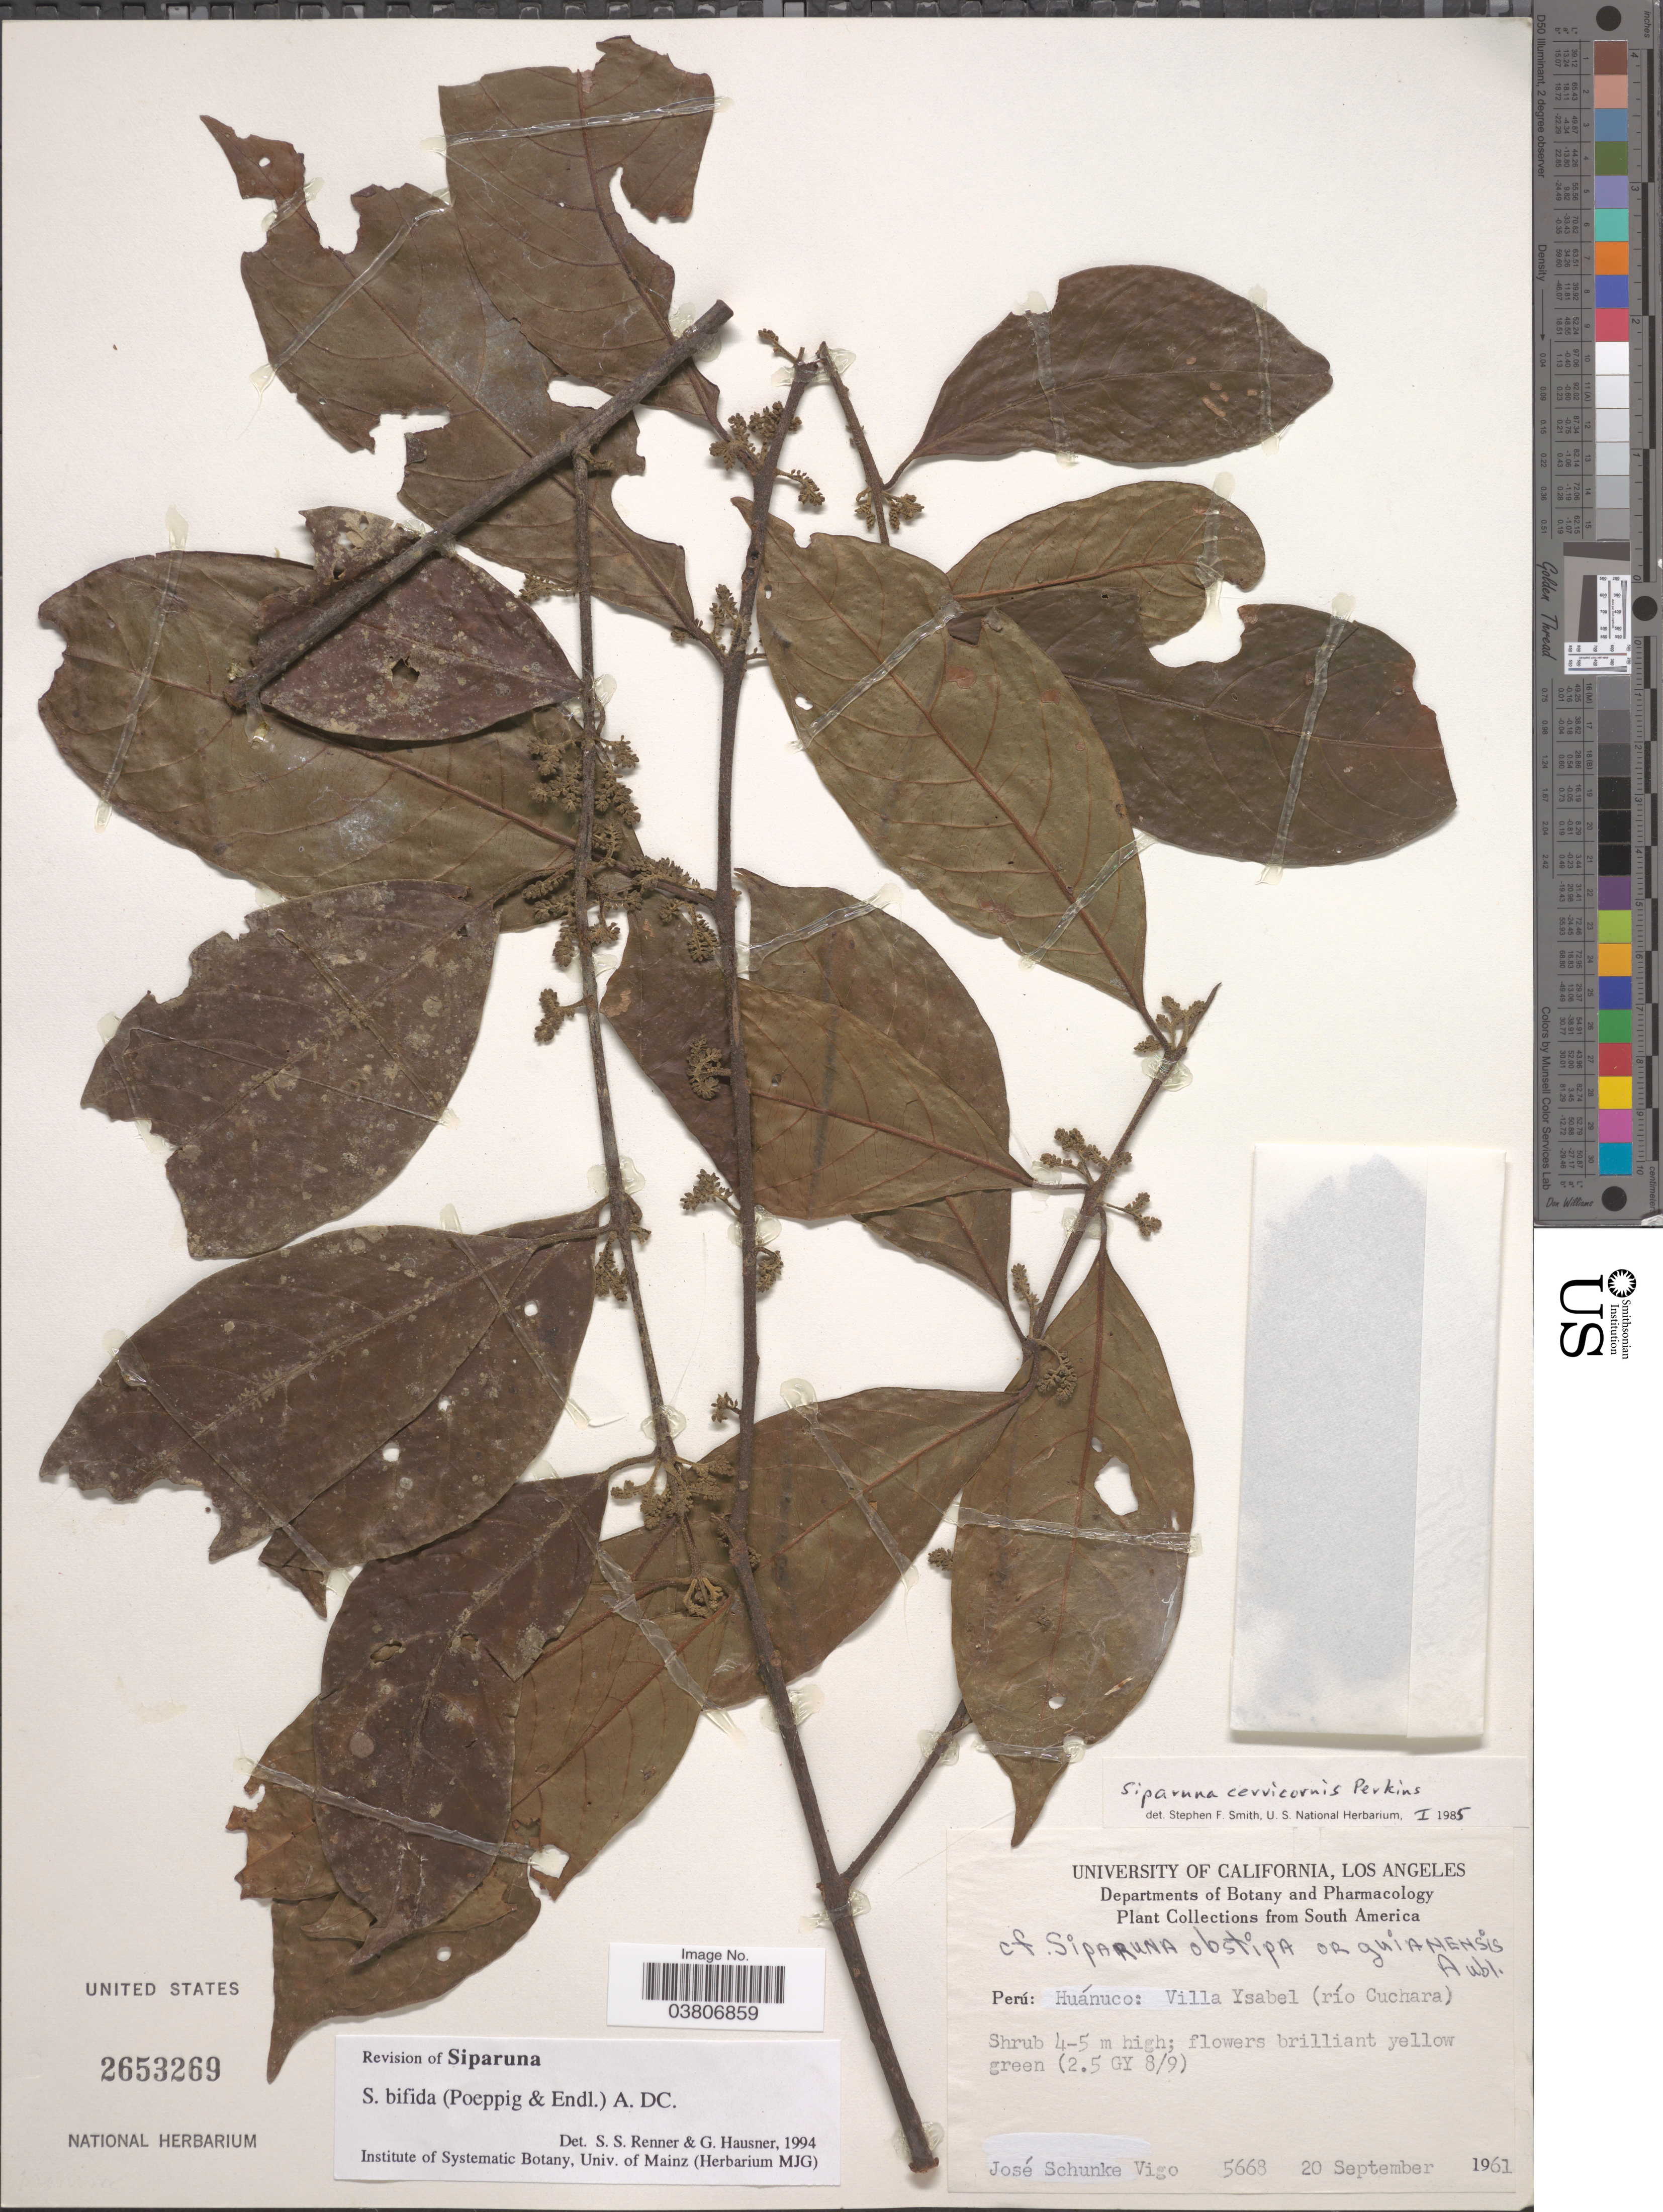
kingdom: Plantae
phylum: Tracheophyta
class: Magnoliopsida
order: Laurales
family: Siparunaceae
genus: Siparuna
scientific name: Siparuna bifida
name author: (Poepp. & Endl.) A. DC.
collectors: J. Schunke Vigo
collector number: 5668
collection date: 1961-09-20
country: Peru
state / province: Huánuco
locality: Villa Ysabel (río Cuchara).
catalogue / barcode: US 2653269